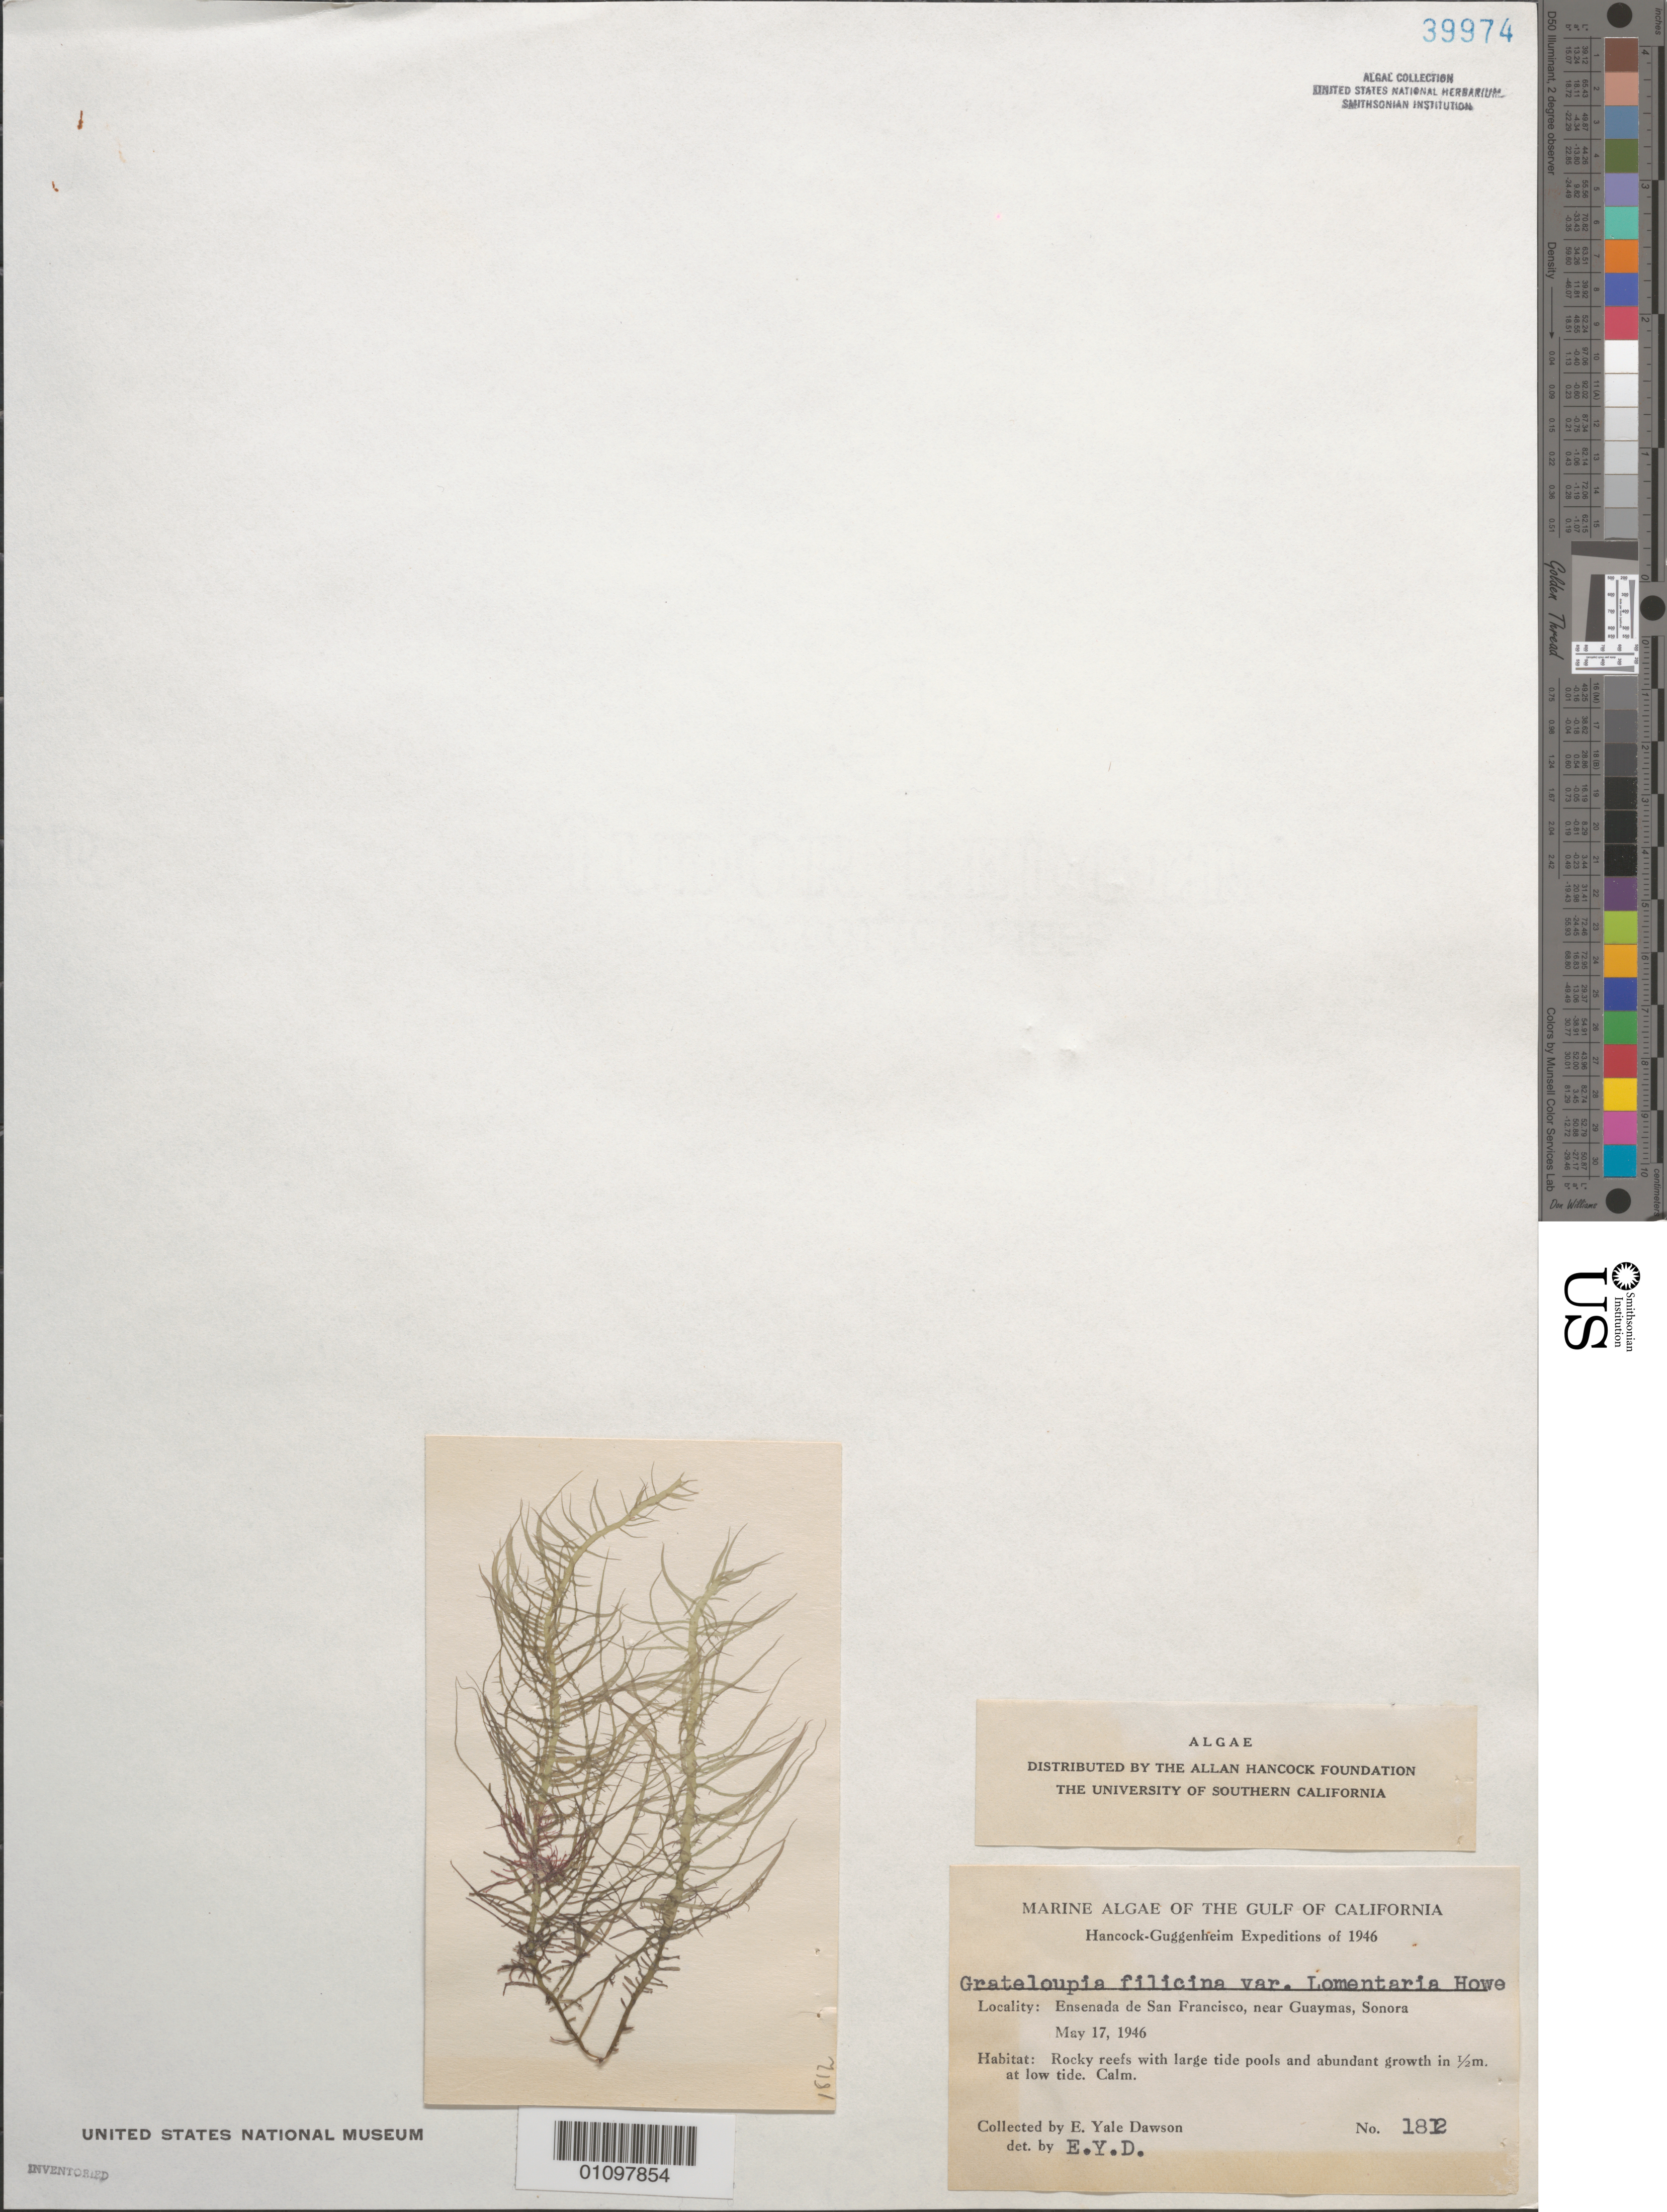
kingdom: Plantae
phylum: Rhodophyta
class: Florideophyceae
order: Halymeniales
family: Halymeniaceae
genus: Grateloupia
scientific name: Grateloupia filicina var. lomentaria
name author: M. Howe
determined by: Dawson, E. Y.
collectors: E. Y. Dawson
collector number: EYD 1812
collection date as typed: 17 May 1946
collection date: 1946-05-17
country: Mexico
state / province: Sonora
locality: Ensenada de San Francisco, near Guaymas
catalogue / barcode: US 39974